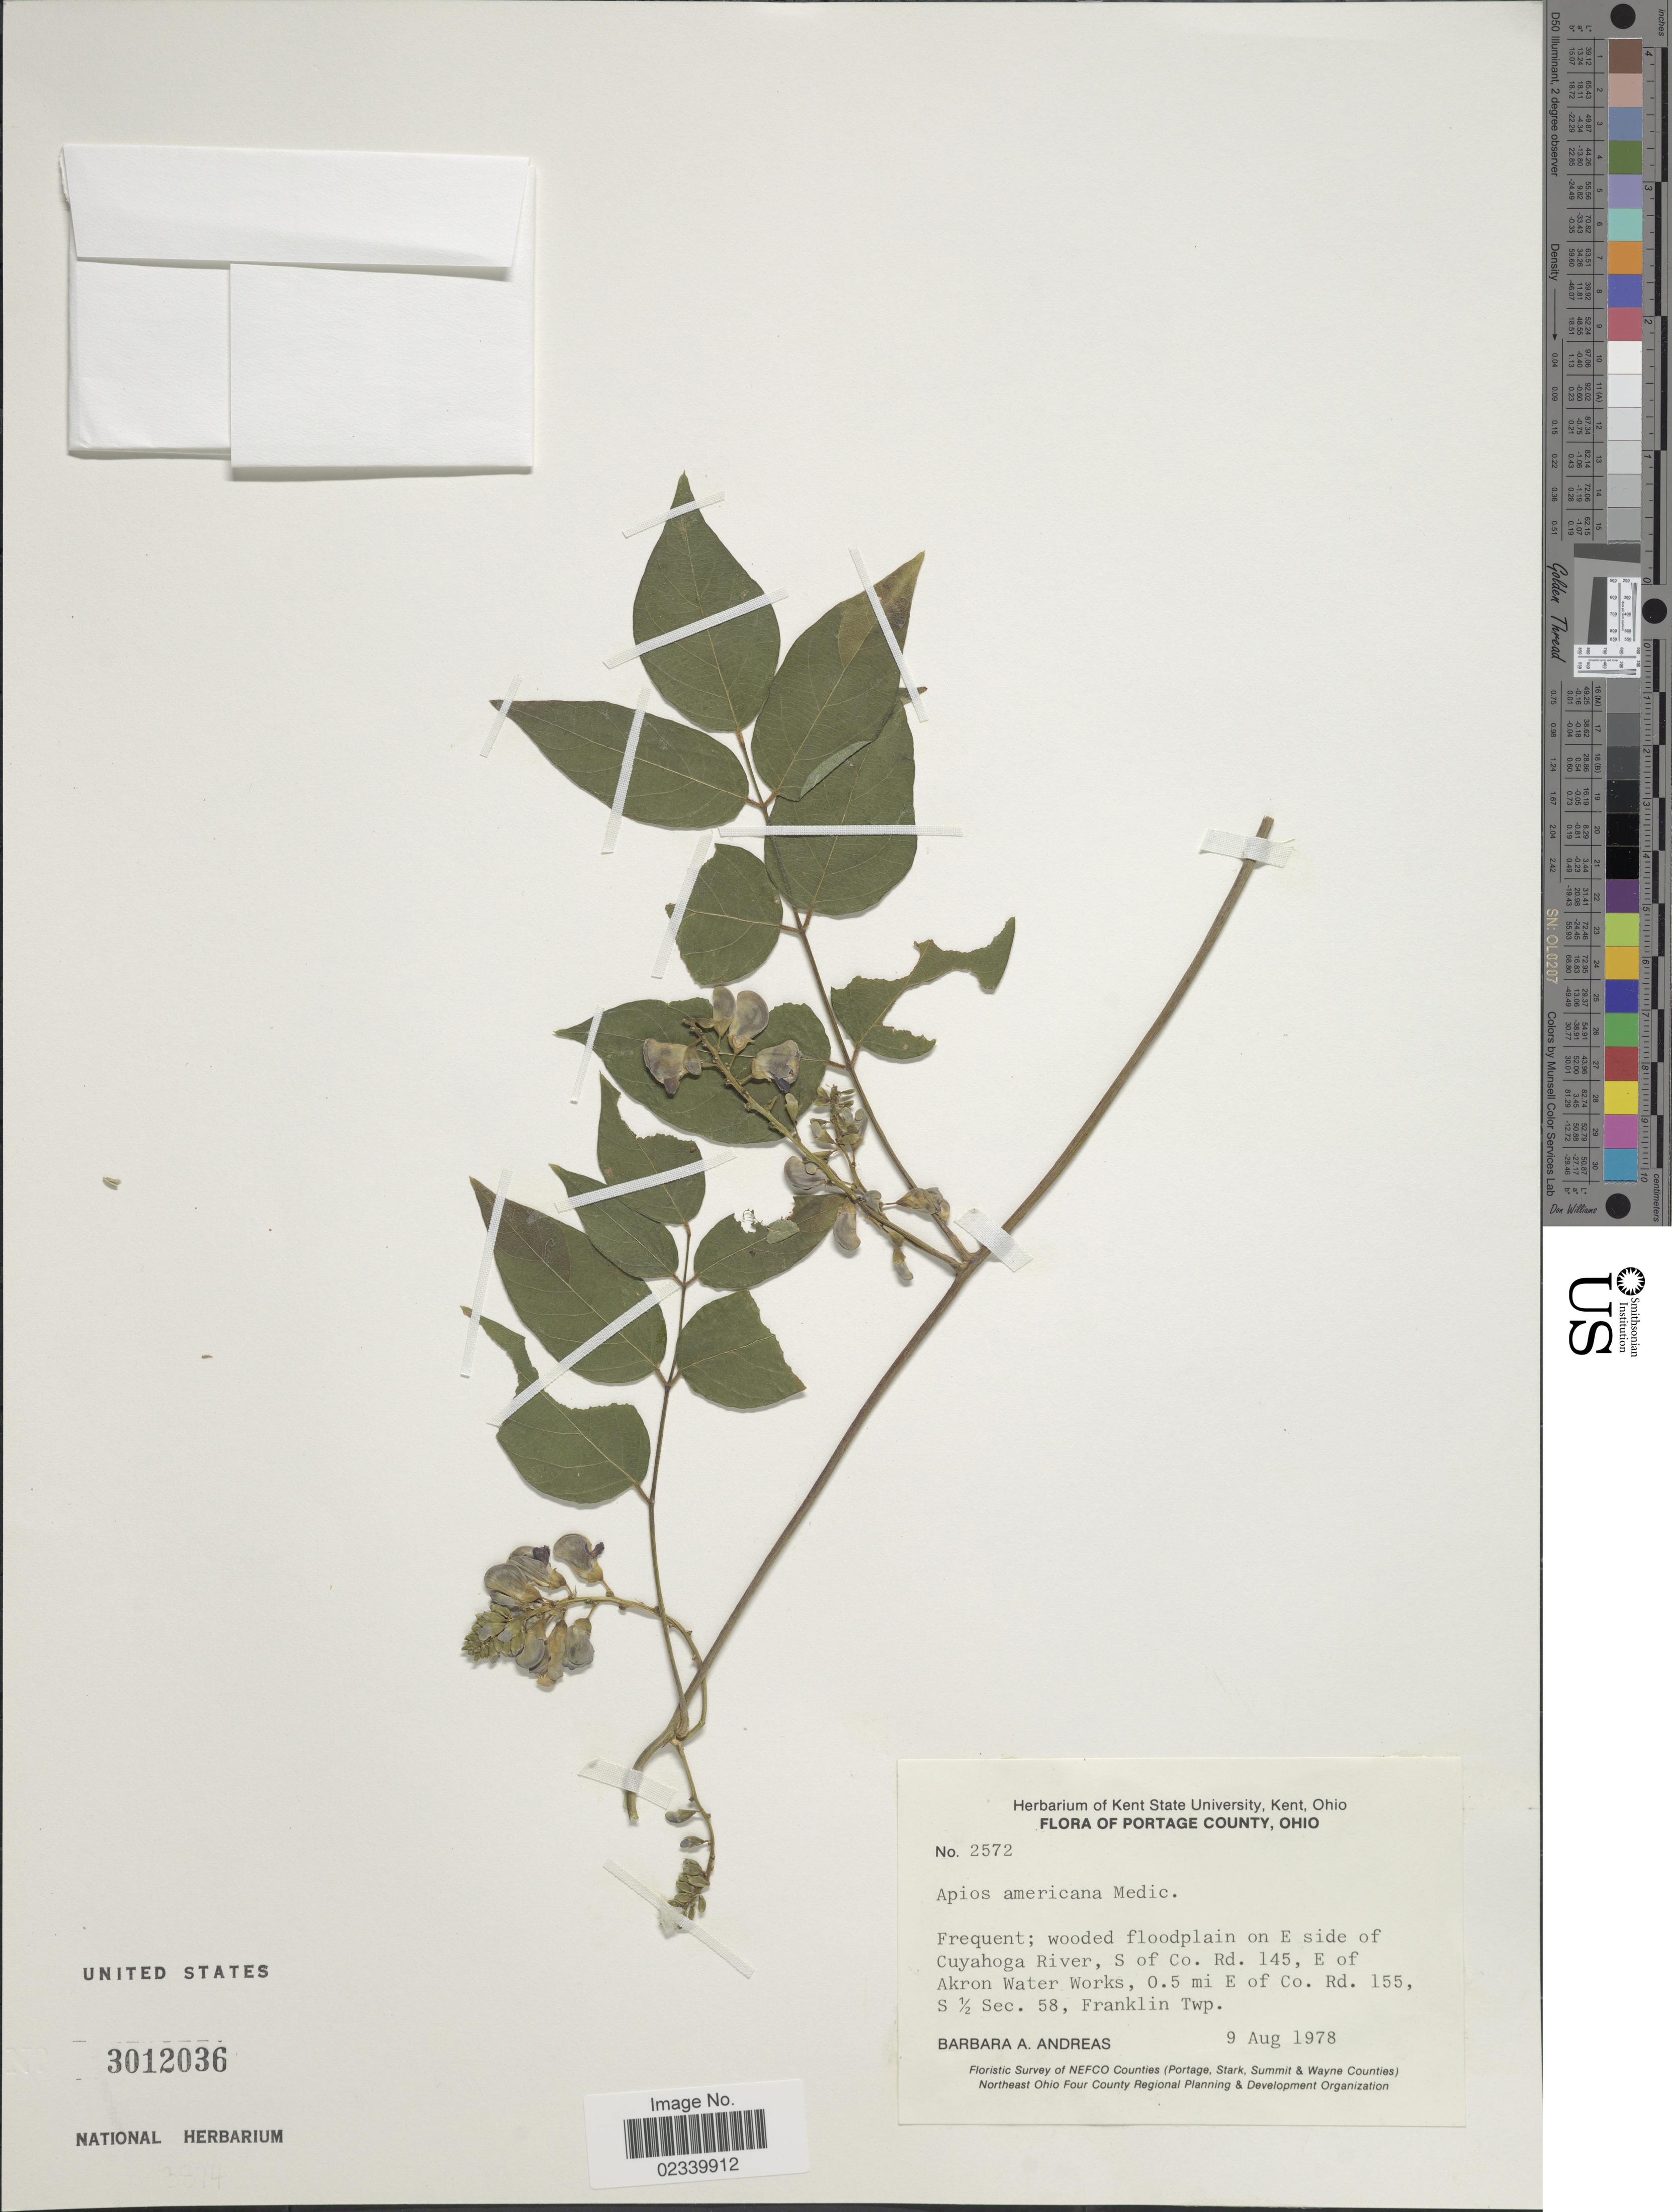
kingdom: Plantae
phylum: Tracheophyta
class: Magnoliopsida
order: Fabales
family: Fabaceae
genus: Apios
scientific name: Apios americana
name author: Medik.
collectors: B. A. Andreas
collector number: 2572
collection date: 1978-08-09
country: United States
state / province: Ohio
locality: Portage County, Frequent; wooded floodplain on E side of Cuyahoga River, S. of Co Rd. 145, E of Akron Water Works, 0.5 mi E of Co Rd. 155, S ½ Sec. 58, Franklin Twp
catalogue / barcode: US 3012036